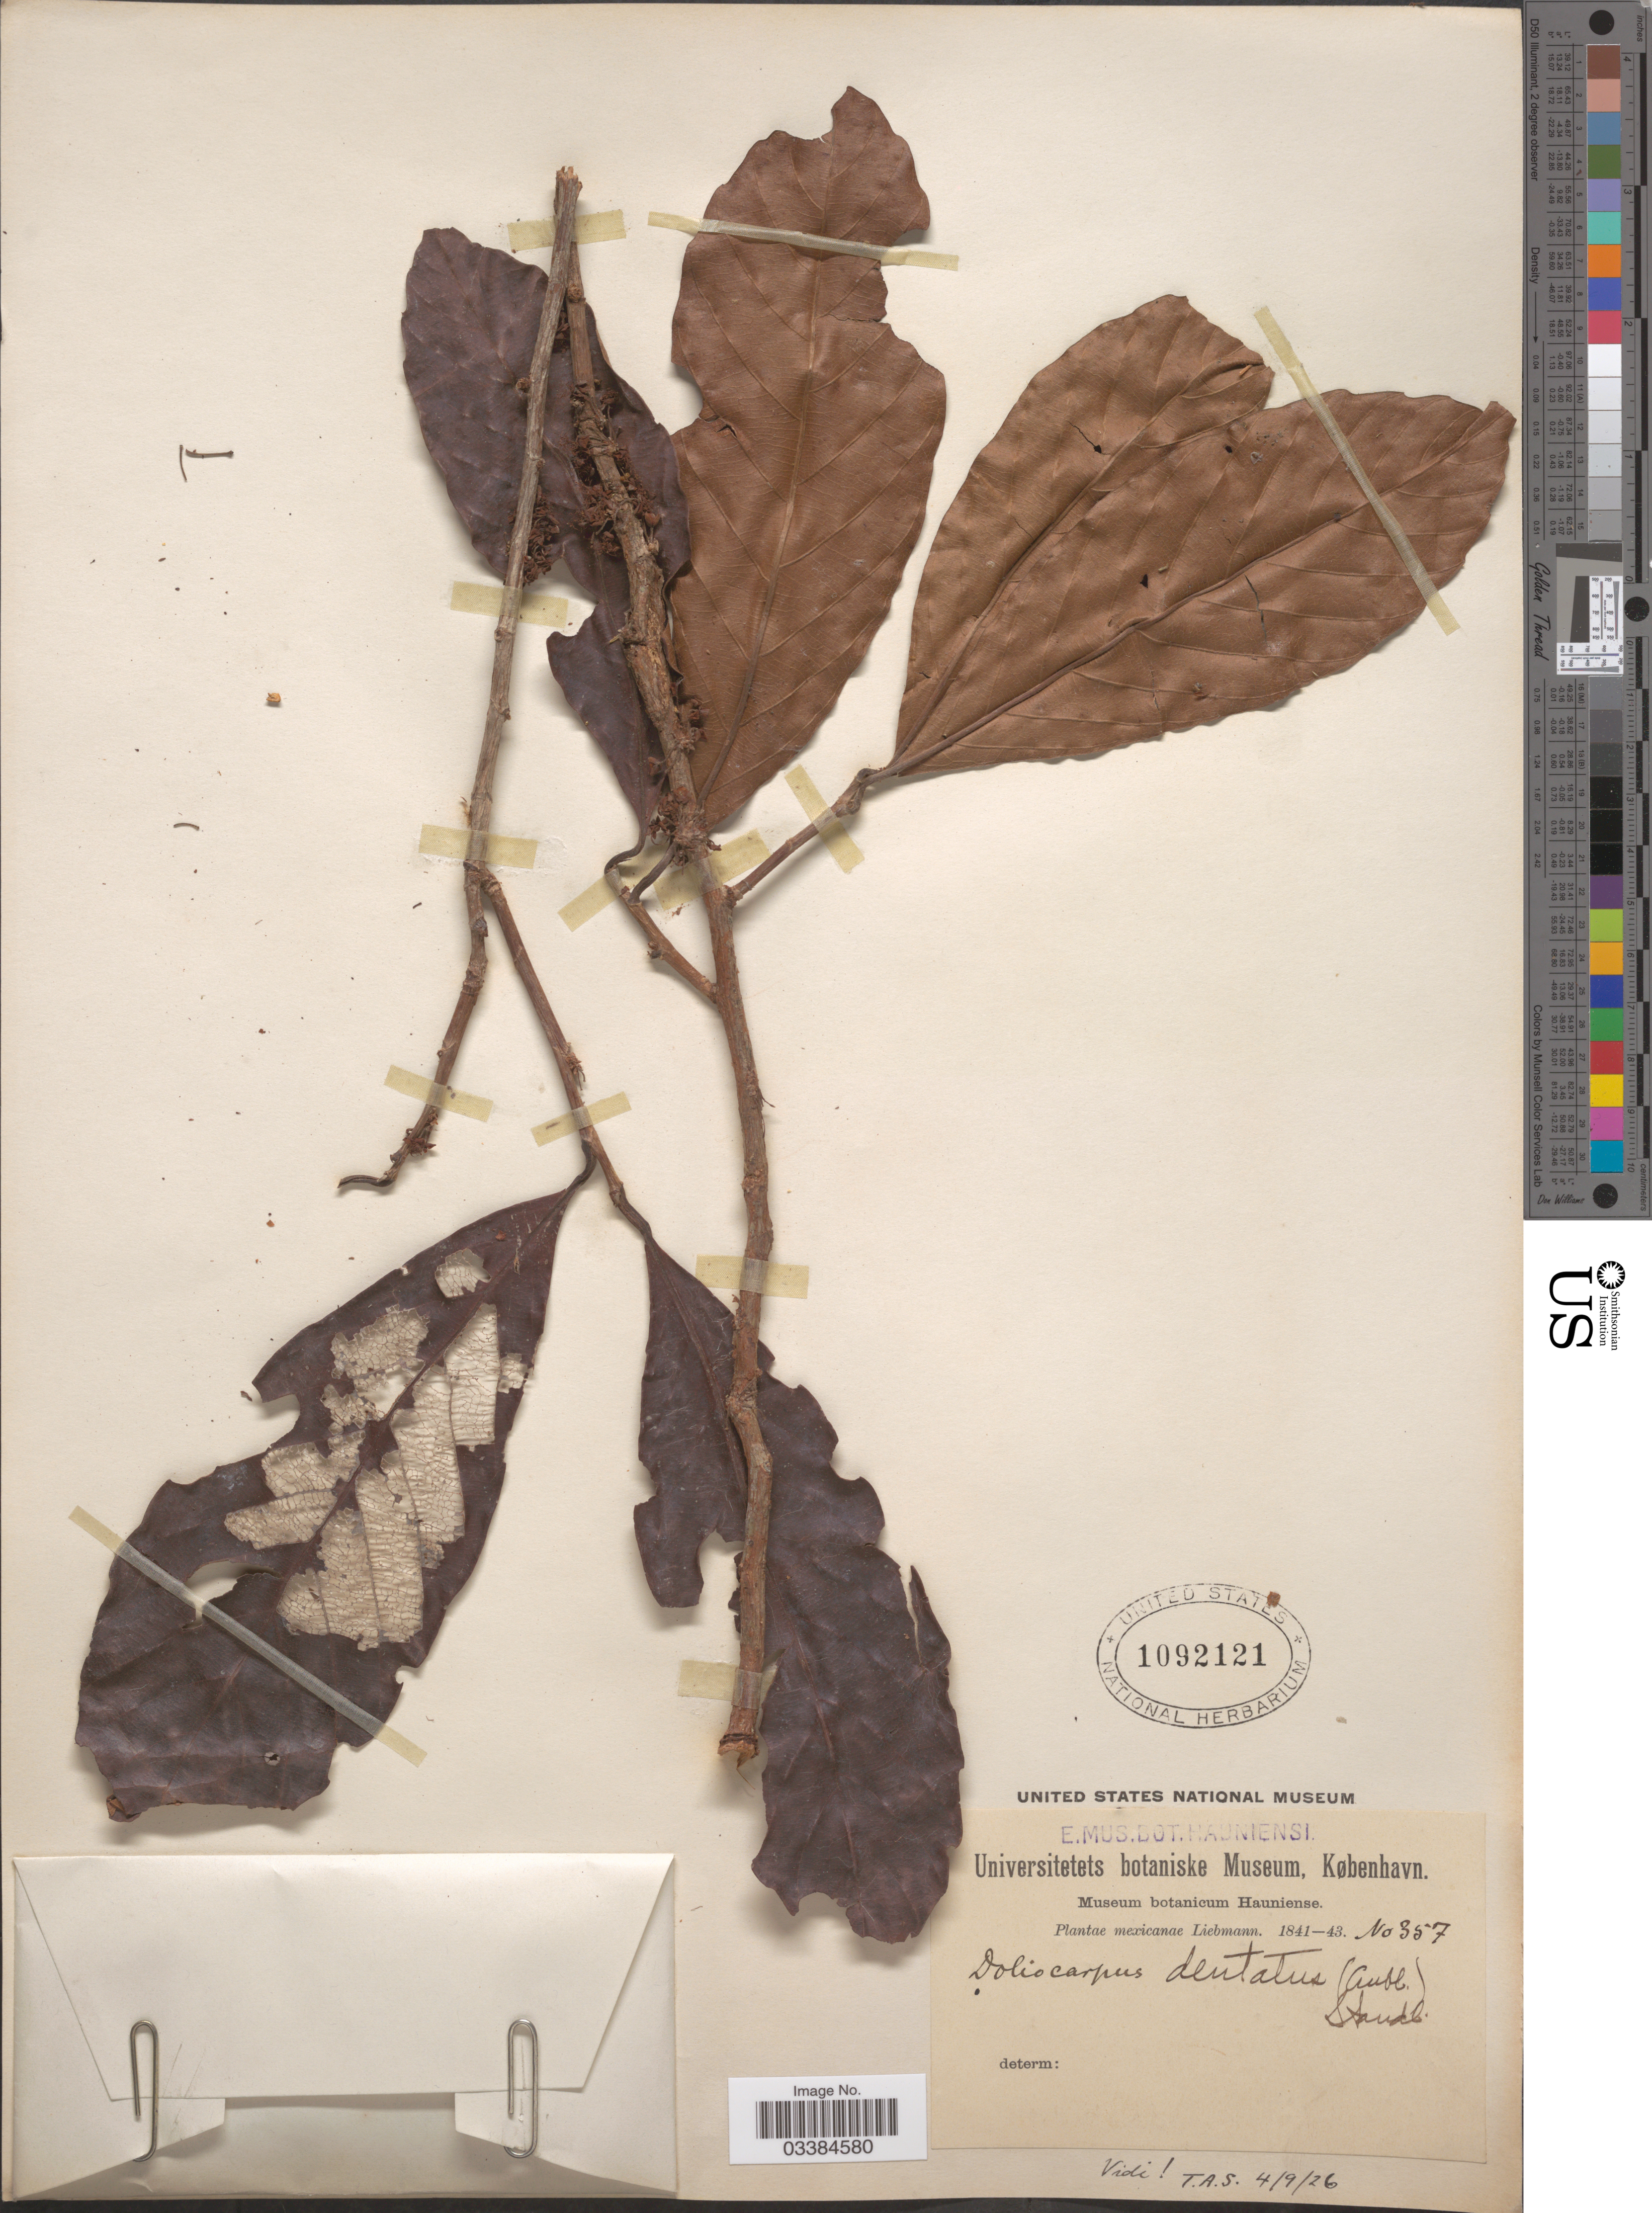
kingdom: Plantae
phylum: Tracheophyta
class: Magnoliopsida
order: Dilleniales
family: Dilleniaceae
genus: Doliocarpus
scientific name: Doliocarpus dentatus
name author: (Aubl.) Standl.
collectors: Liebmann, --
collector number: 357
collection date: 1841/1843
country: Mexico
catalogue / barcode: US 1092121